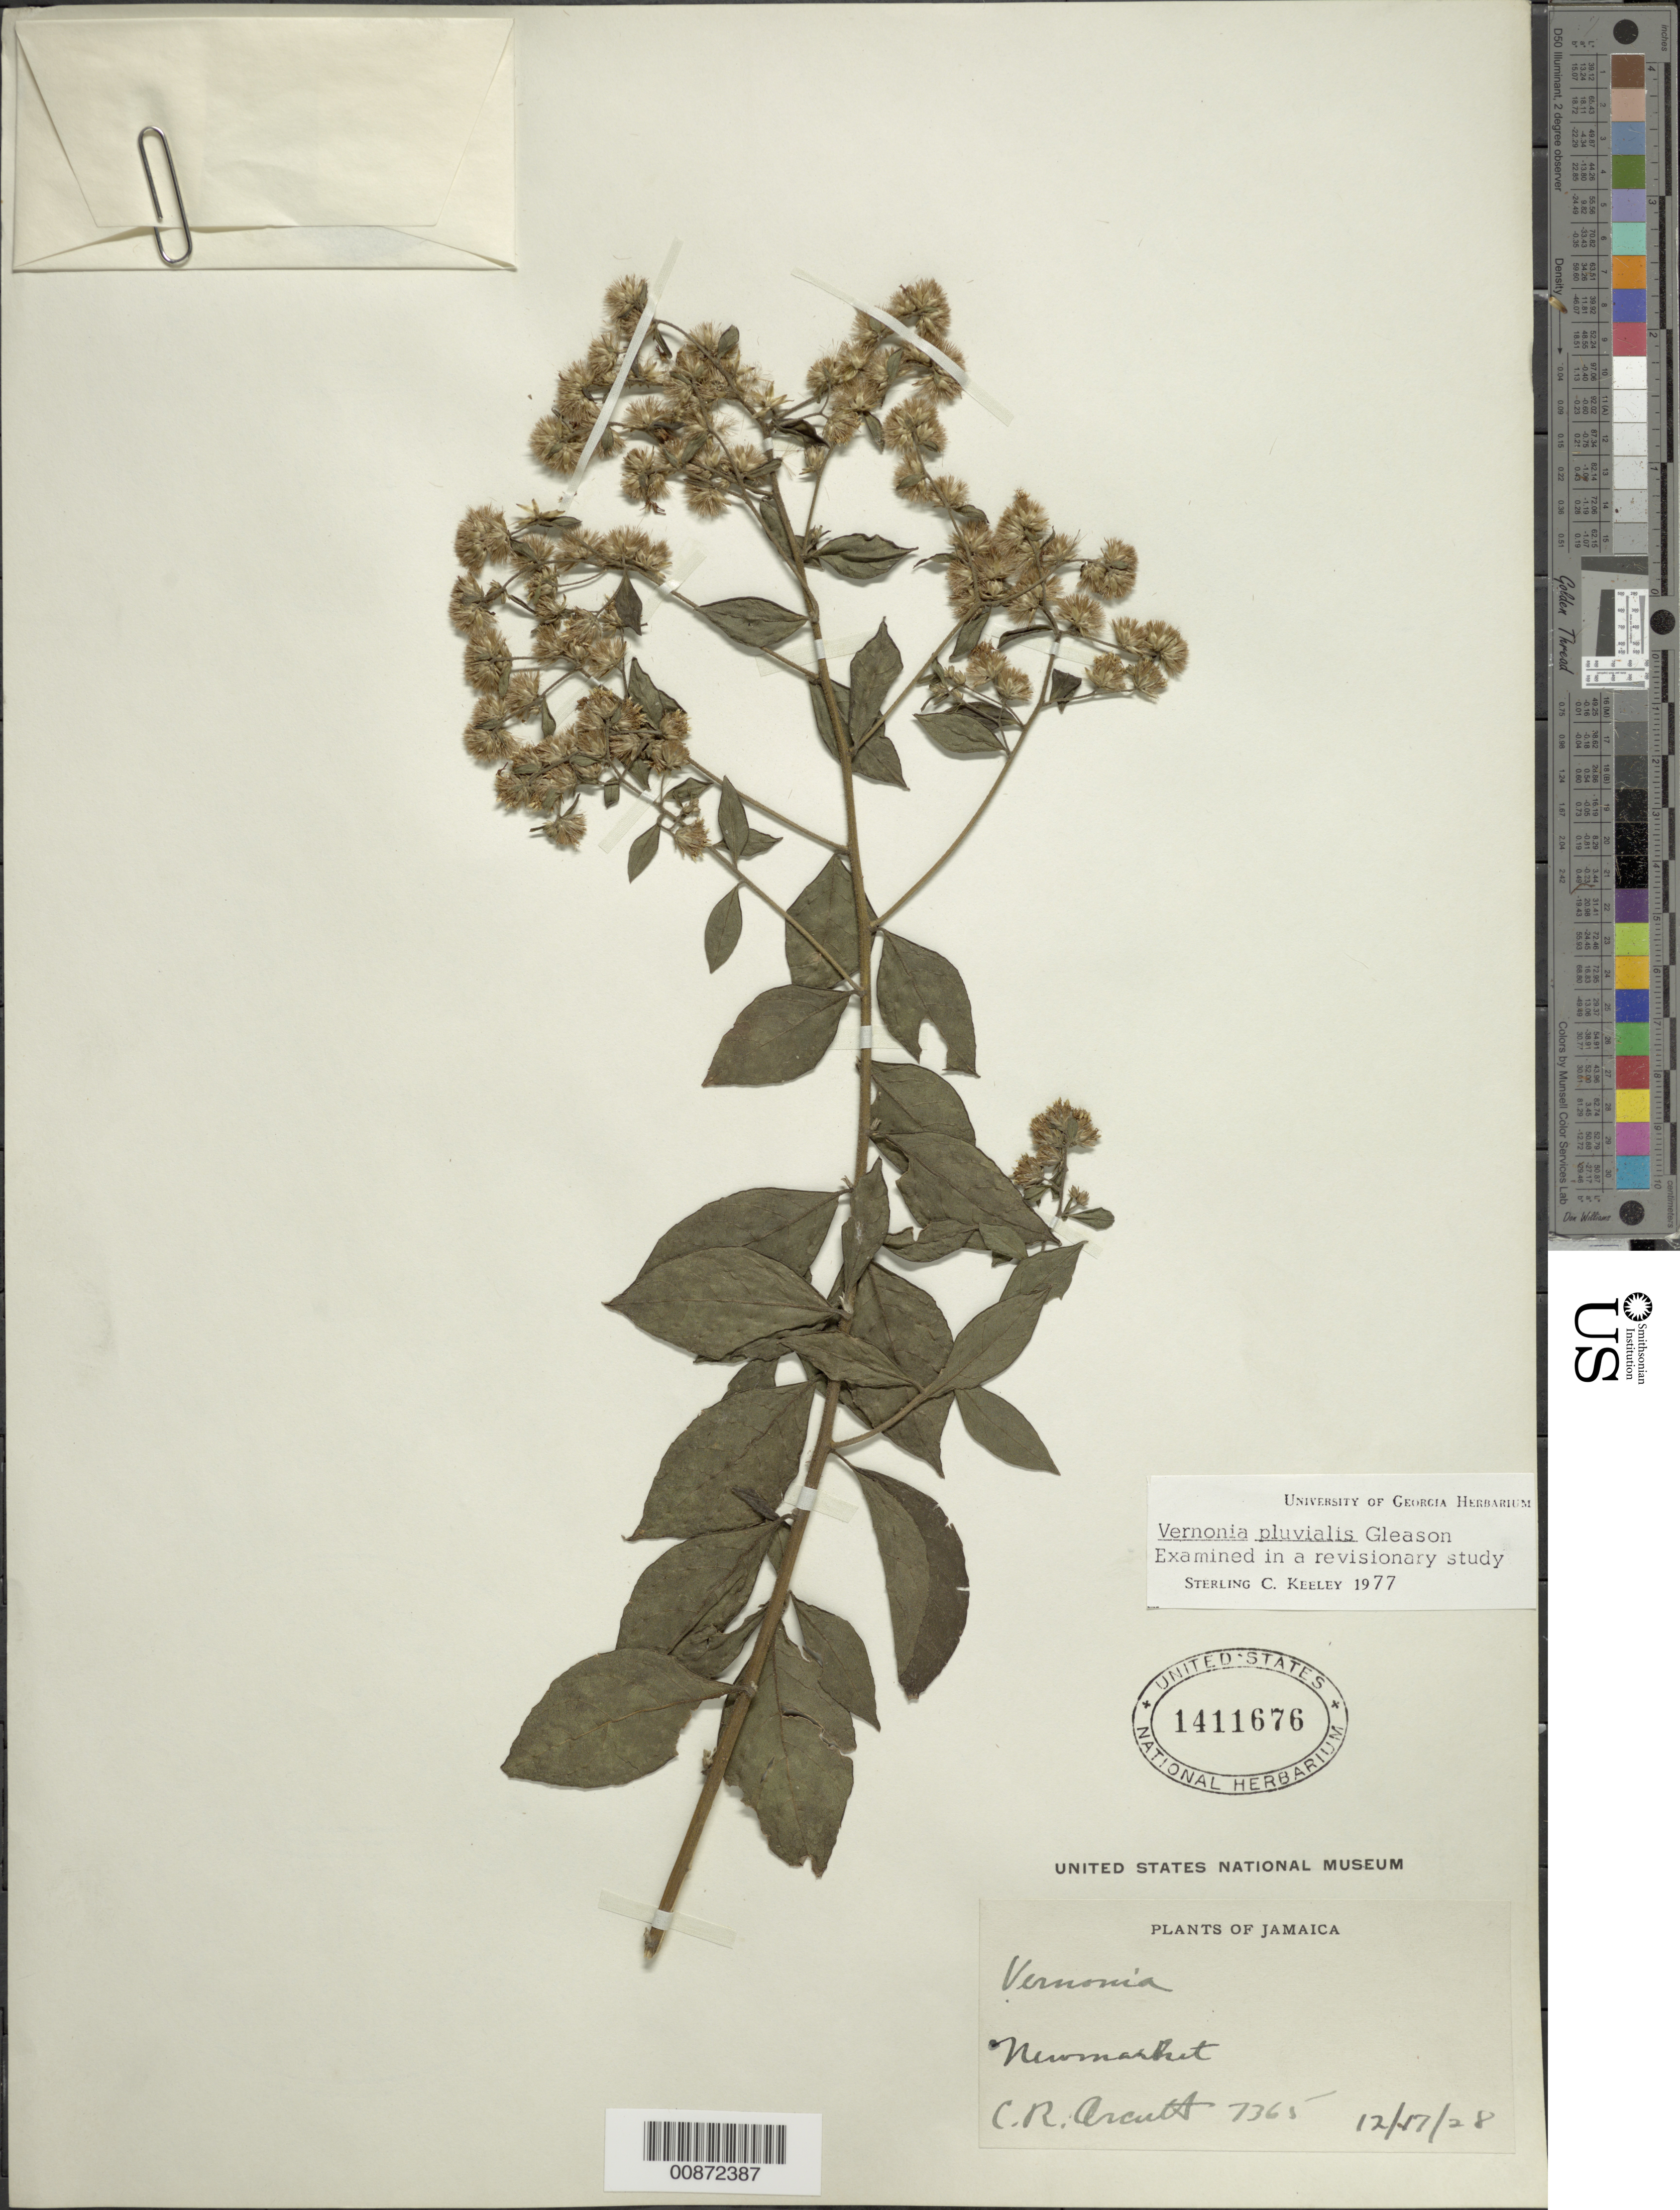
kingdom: Plantae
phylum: Tracheophyta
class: Magnoliopsida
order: Asterales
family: Asteraceae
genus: Lepidaploa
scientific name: Lepidaploa pluvialis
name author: (Gleason) H. Rob.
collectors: C. R. Orcutt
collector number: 7365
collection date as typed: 17 Dec 1928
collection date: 1928-12-17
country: Jamaica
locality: Newmarket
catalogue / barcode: US 1411676